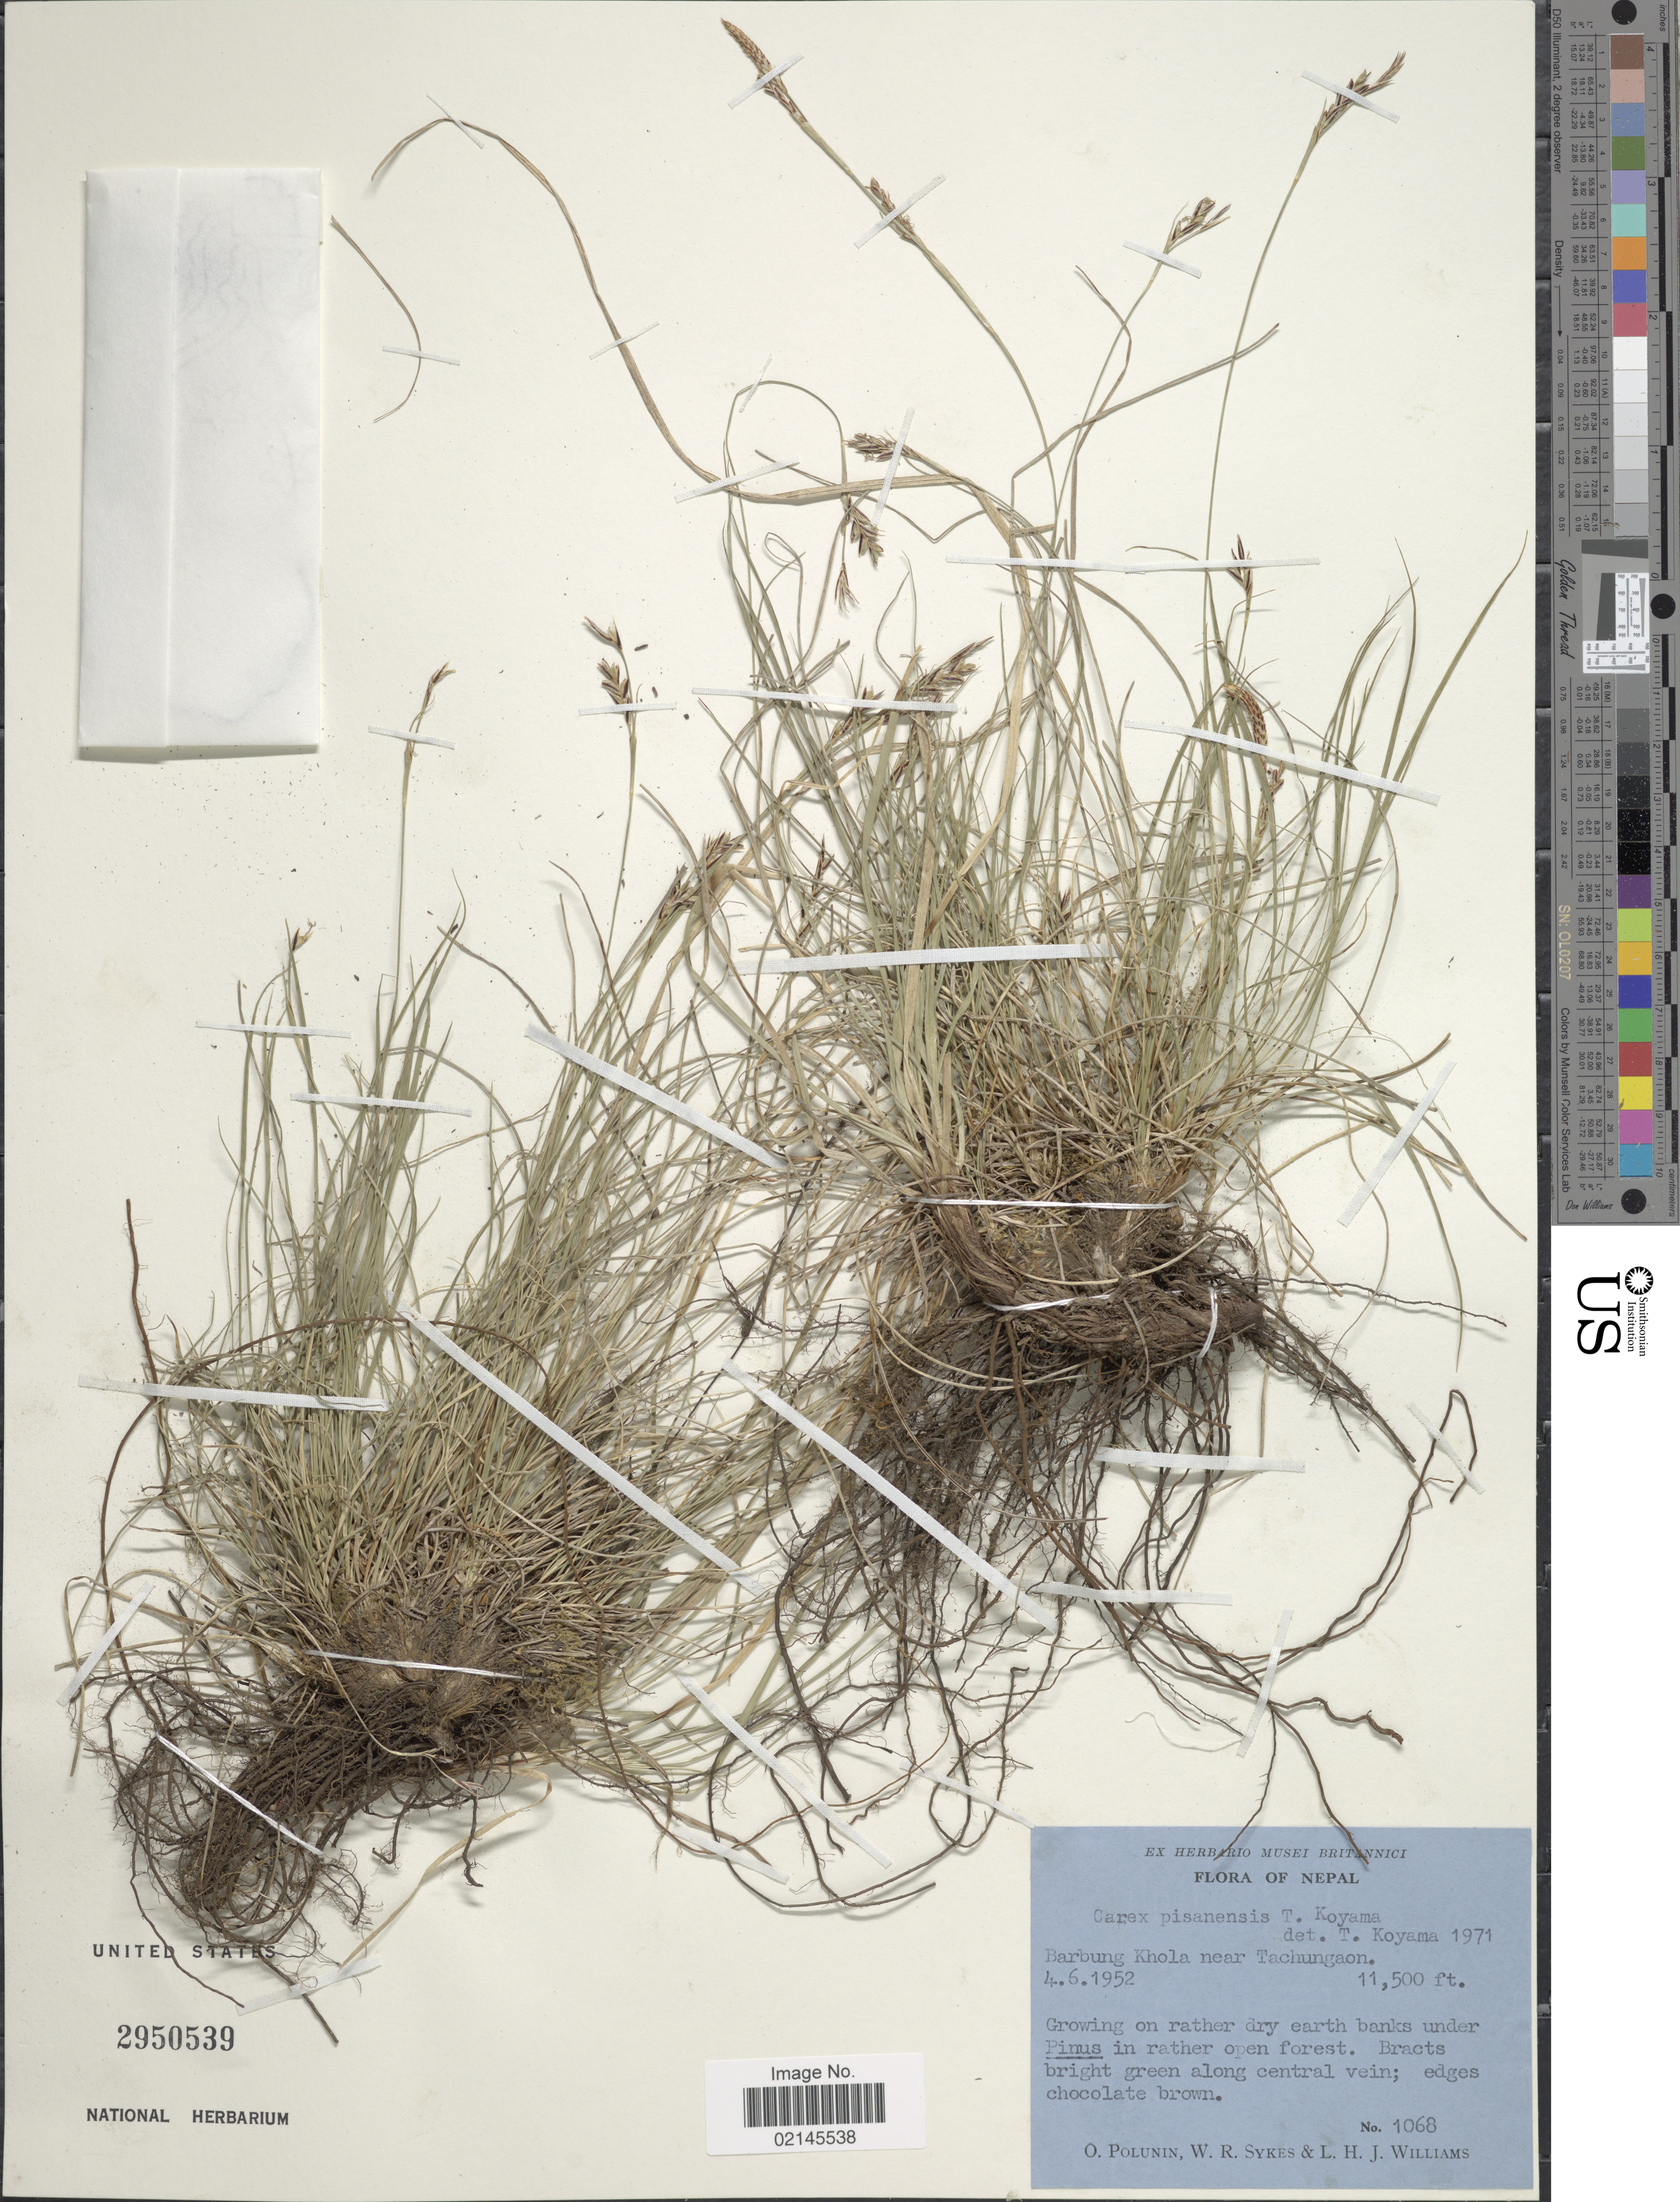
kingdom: Plantae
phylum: Tracheophyta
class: Liliopsida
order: Poales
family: Cyperaceae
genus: Carex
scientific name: Carex pisanensis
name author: T. Koyama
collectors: O. V. Polunin, W. R. Sykes & L. H. J. Williams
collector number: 1068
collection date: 1952-06-04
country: Nepal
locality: Barbung Khola near Tachungaon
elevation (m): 3505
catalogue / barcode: US 2950539